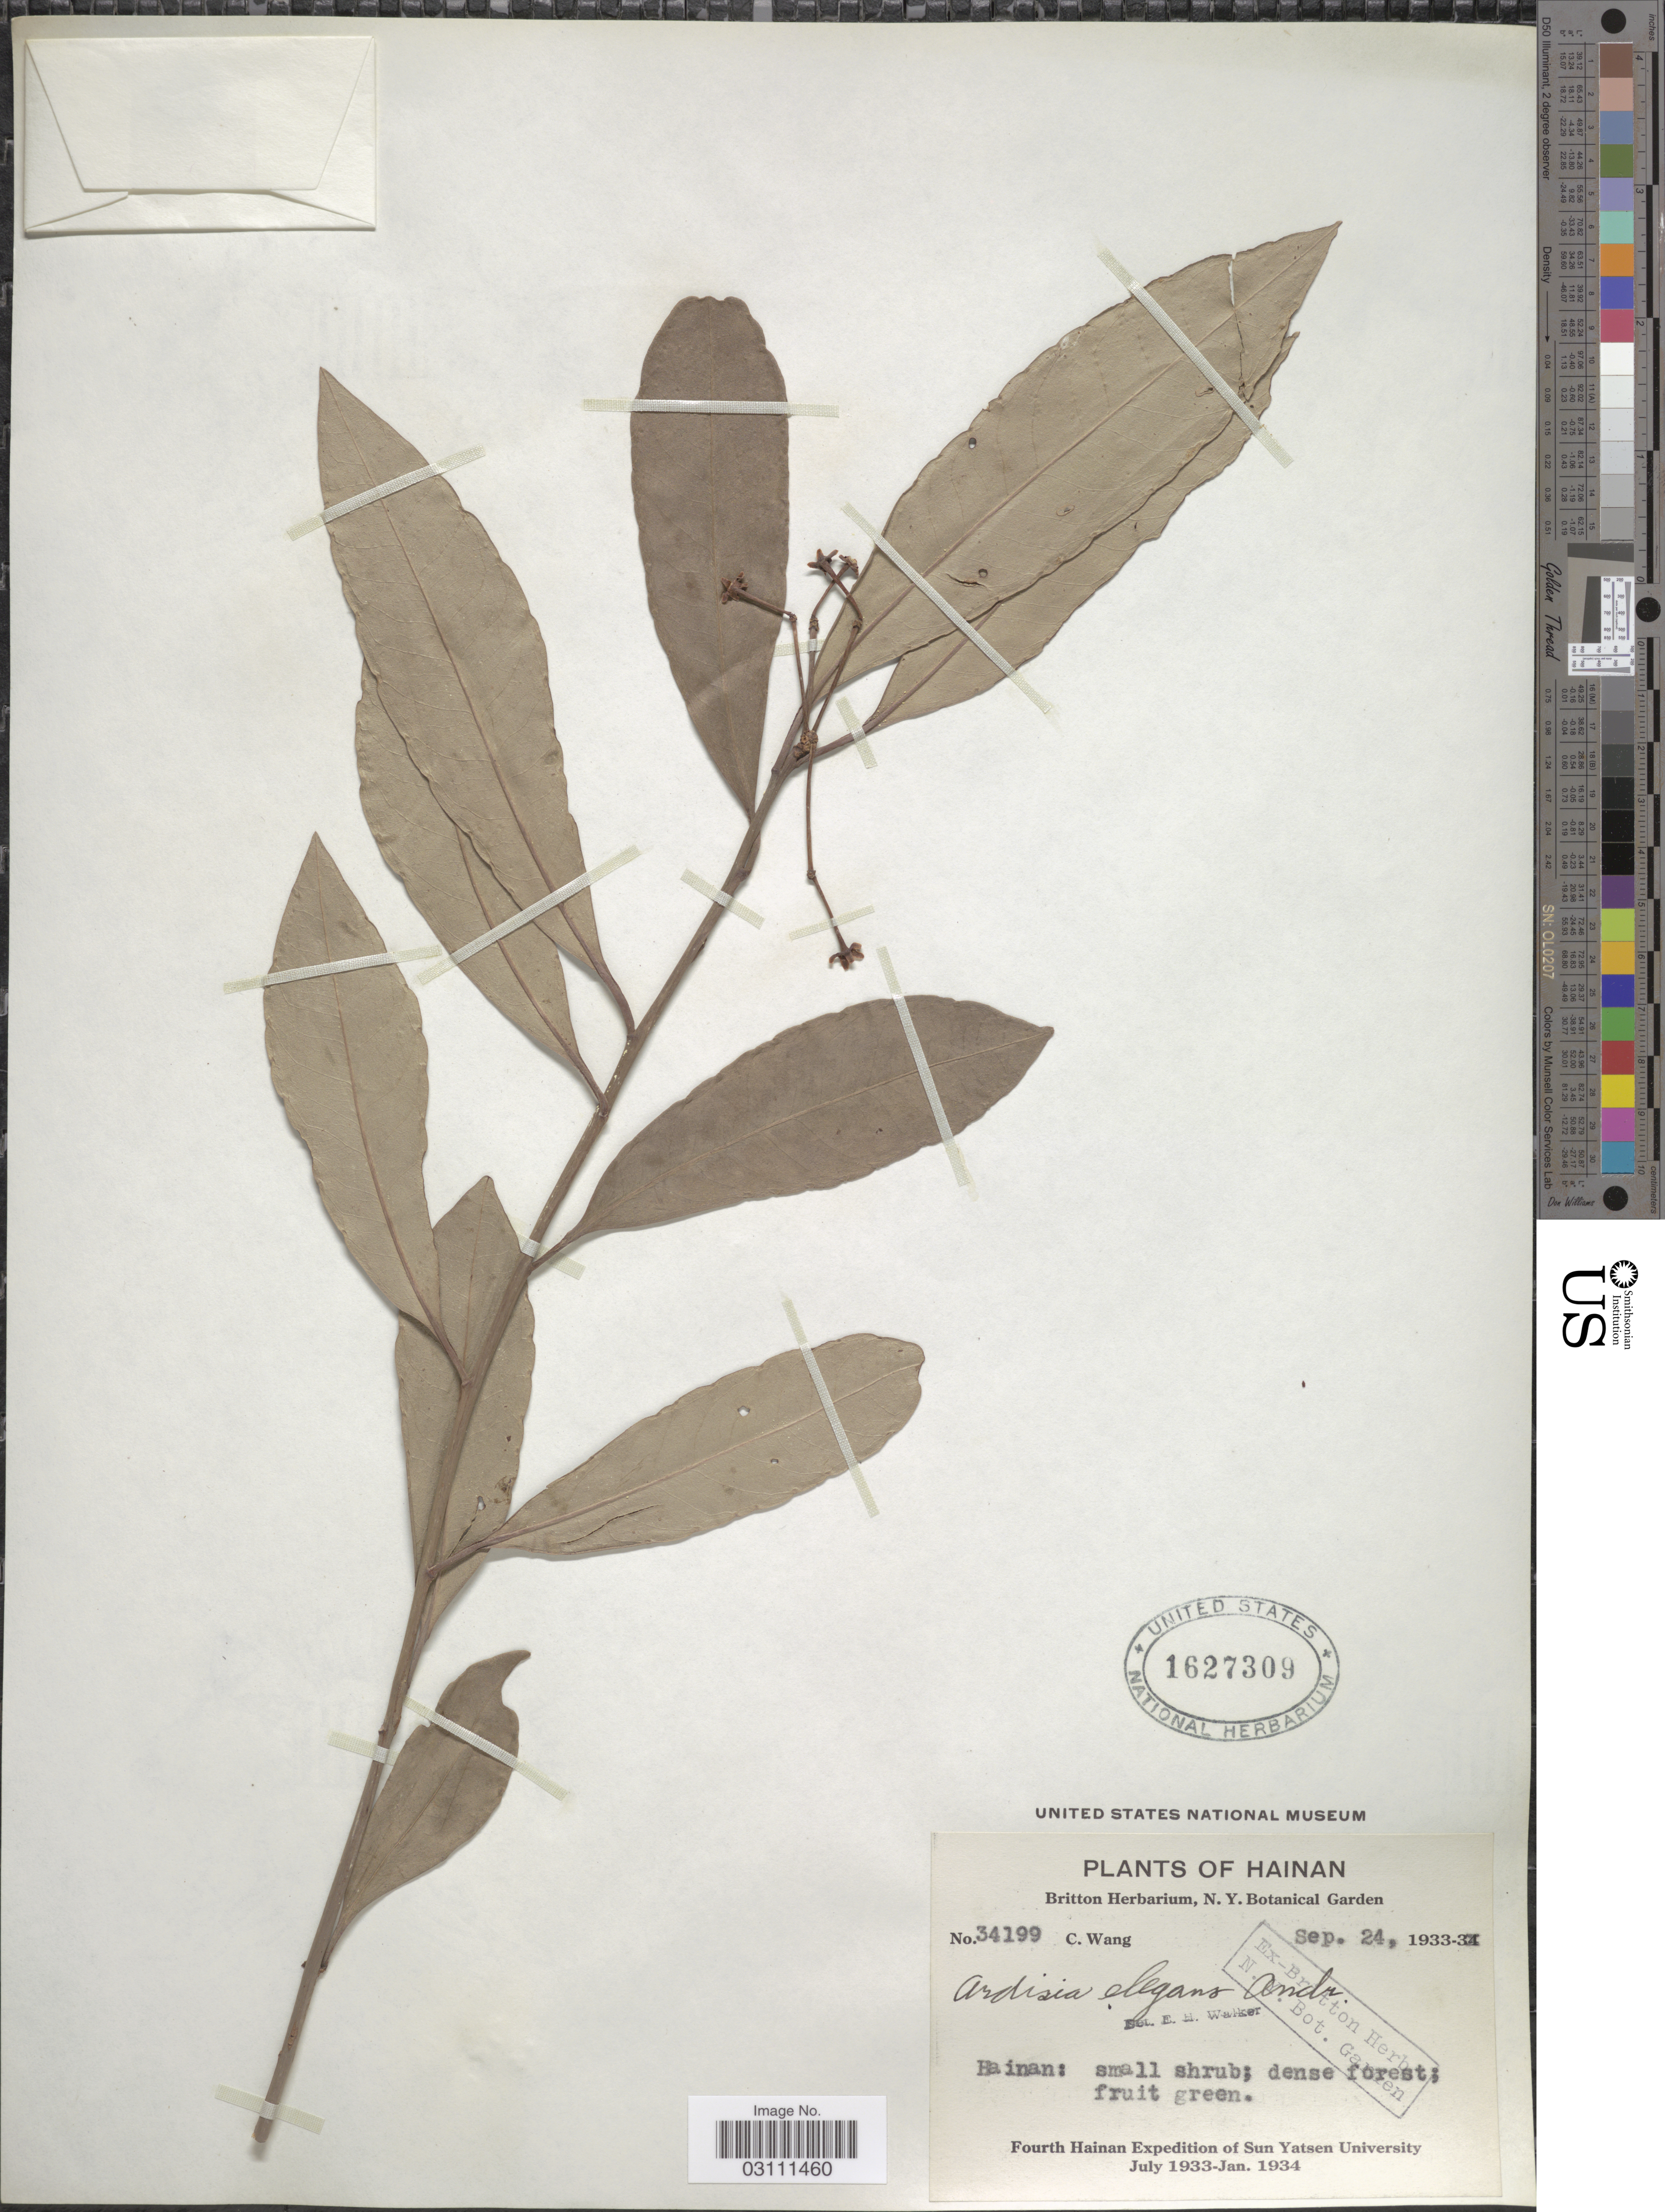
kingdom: Plantae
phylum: Tracheophyta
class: Magnoliopsida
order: Ericales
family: Primulaceae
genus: Ardisia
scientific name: Ardisia elegans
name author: Andrews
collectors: C. Wang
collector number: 34199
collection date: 1933-09-24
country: China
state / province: Hainan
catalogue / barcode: US 1627309